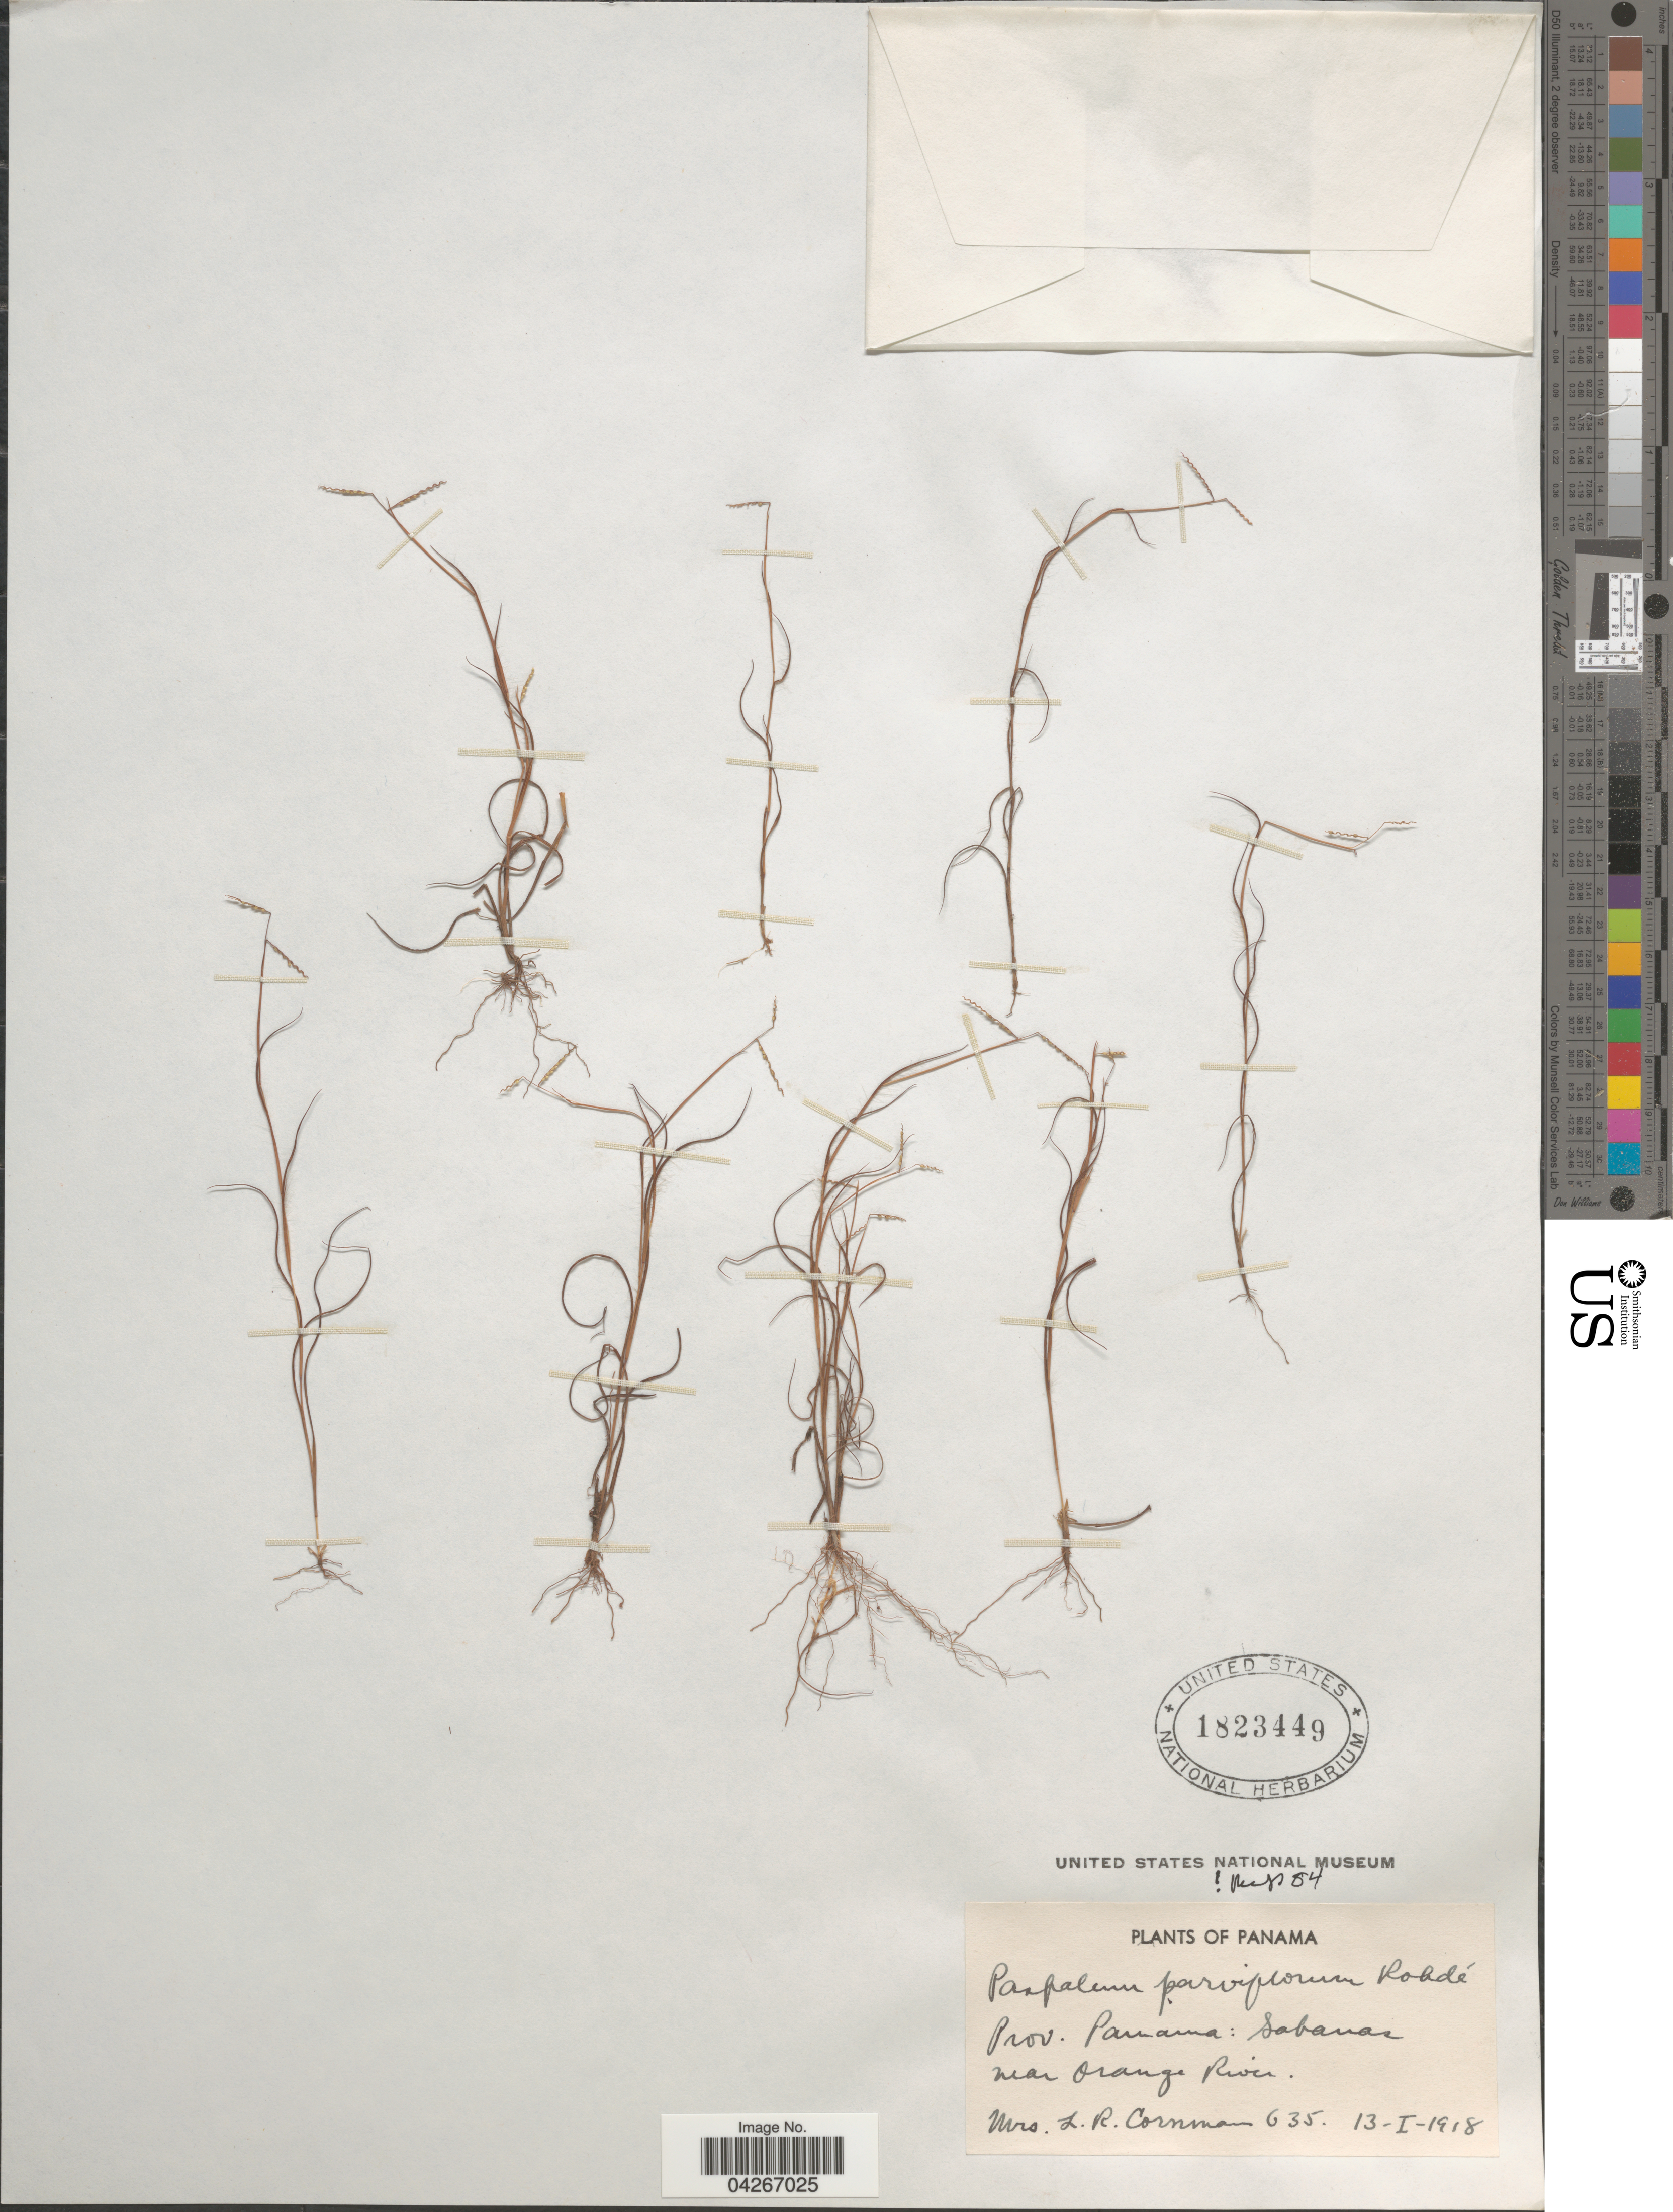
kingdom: Plantae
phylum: Tracheophyta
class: Liliopsida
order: Poales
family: Poaceae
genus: Paspalum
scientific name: Paspalum parviflorum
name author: Rohde ex Flüggé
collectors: L. Cornman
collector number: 635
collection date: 1918-01-13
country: Panama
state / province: Panamá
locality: Sabanas near Orange River.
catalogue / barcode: US 1823449